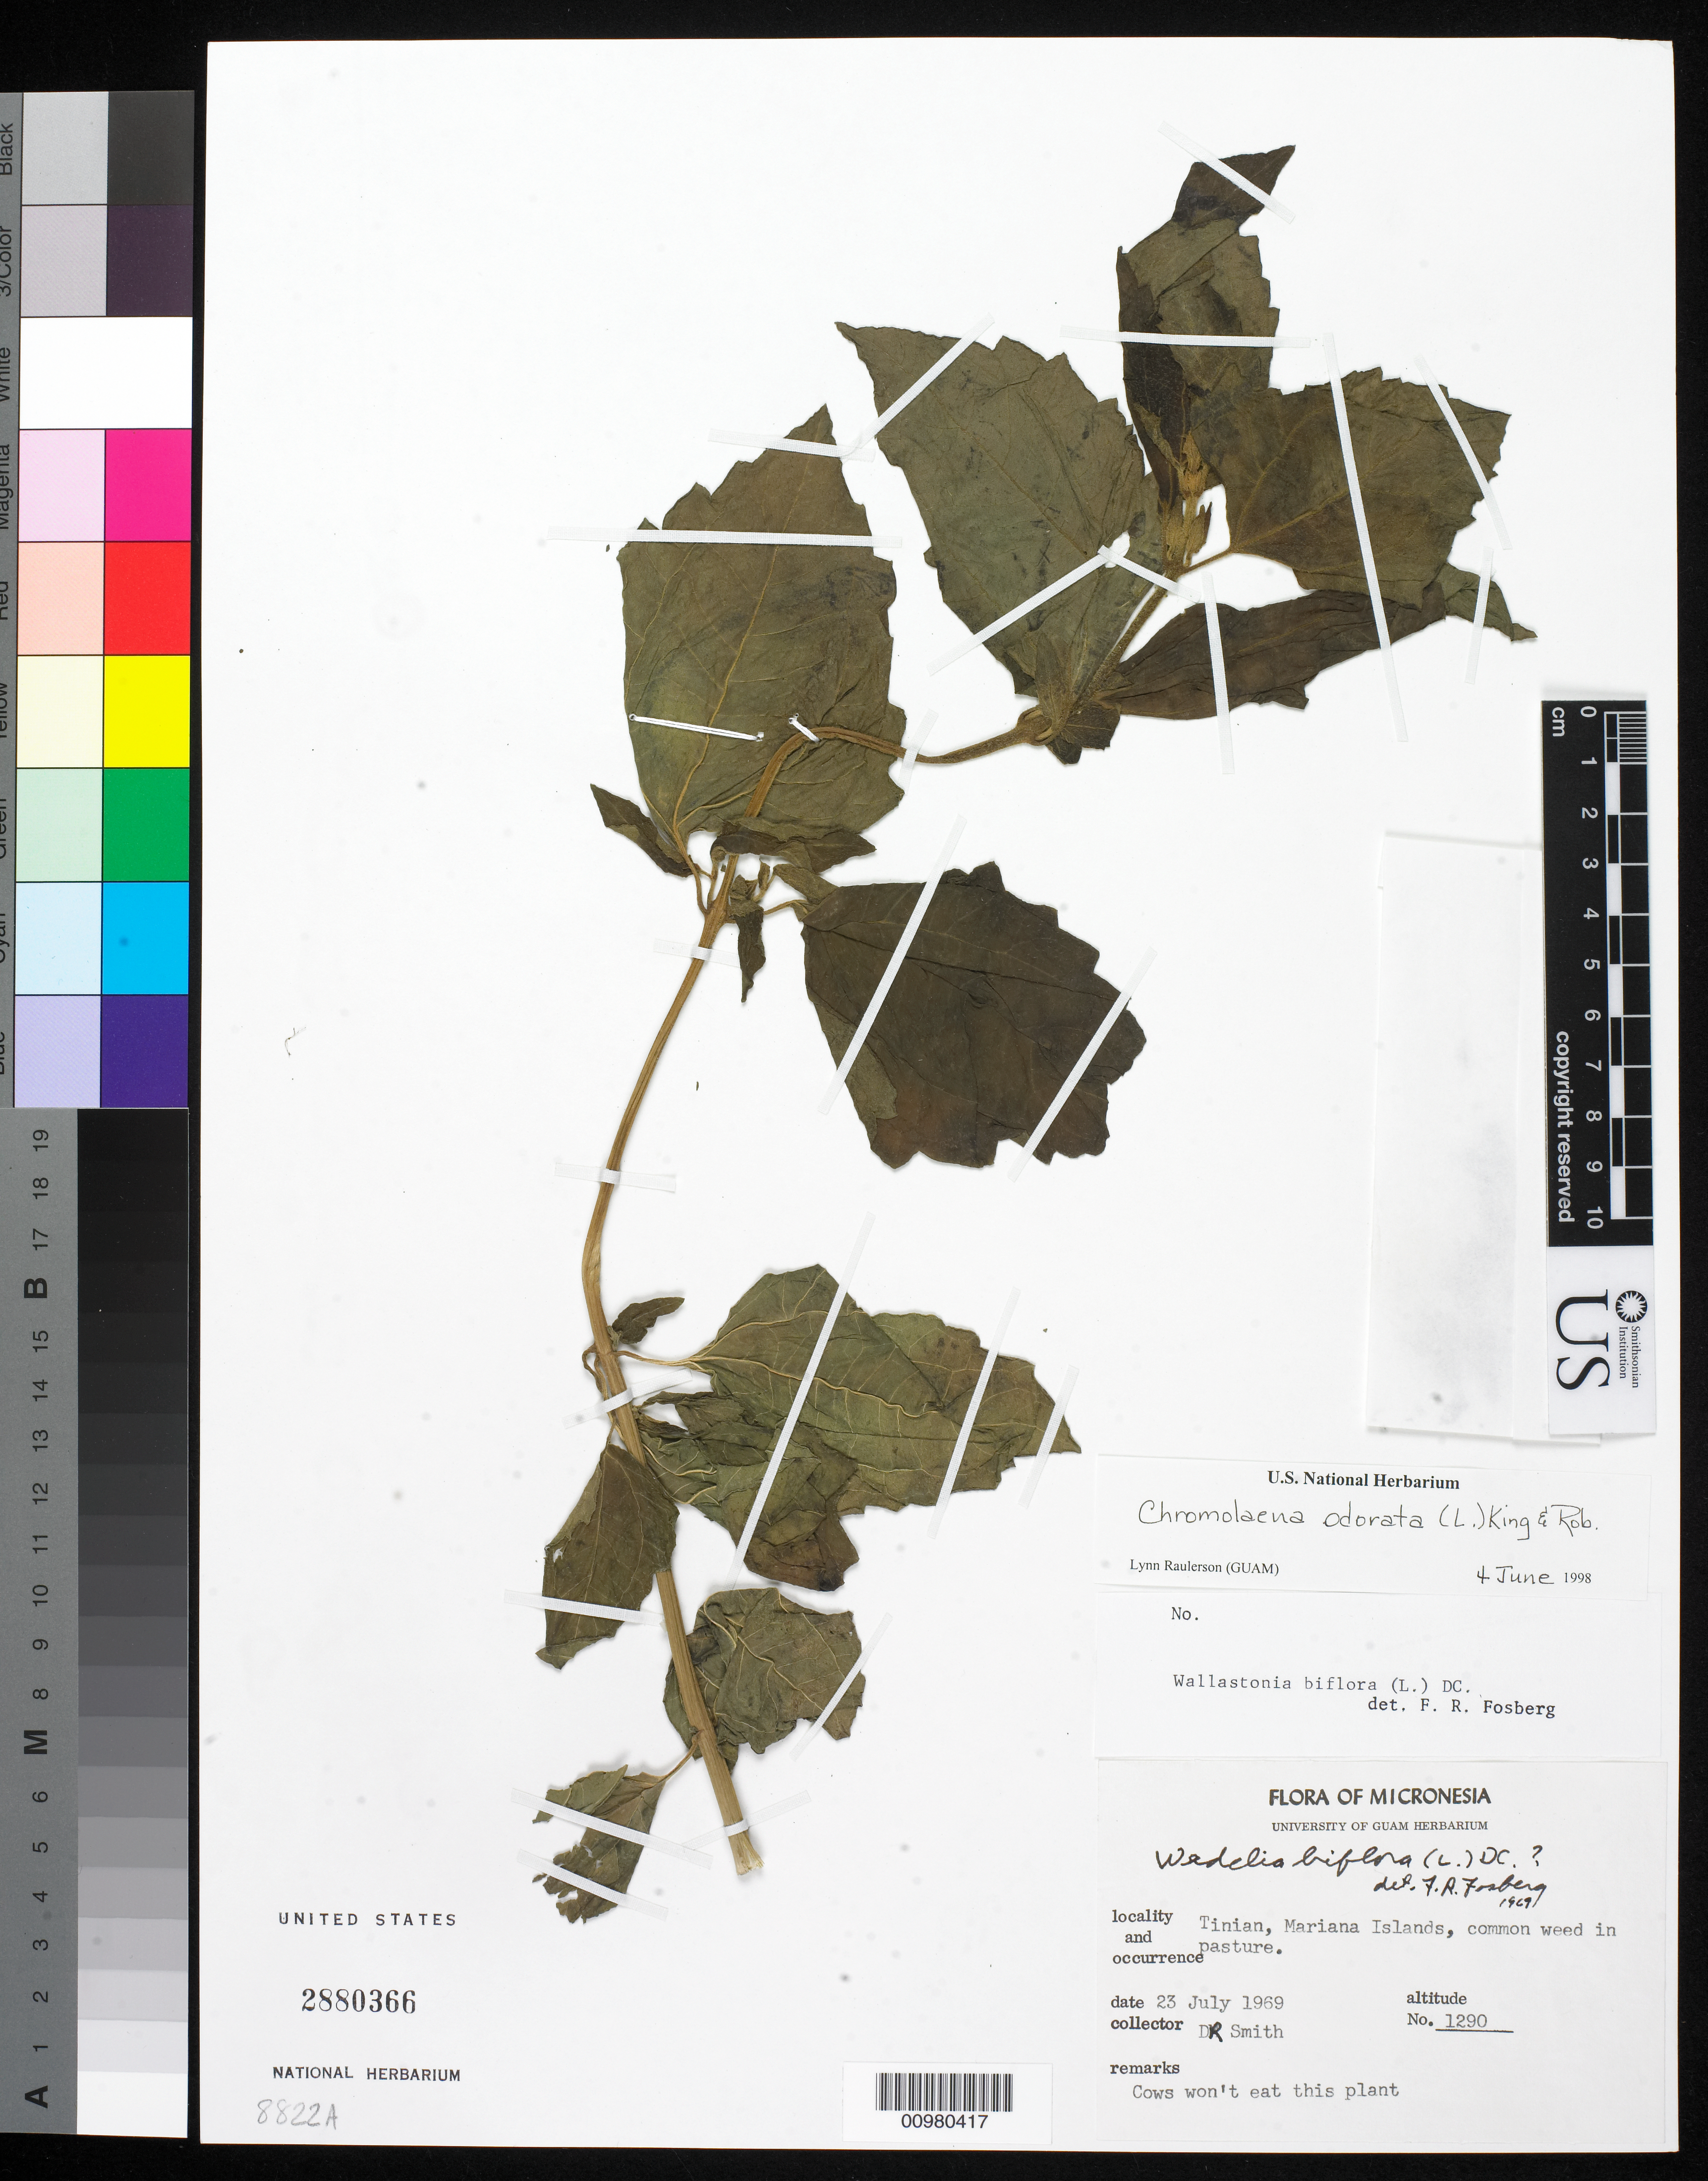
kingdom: Plantae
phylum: Tracheophyta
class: Magnoliopsida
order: Asterales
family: Asteraceae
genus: Chromolaena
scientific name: Chromolaena odorata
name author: (L.) R.M. King & H. Rob.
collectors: D. Smith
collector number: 1290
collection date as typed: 23 Jul 1969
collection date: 1969-07-23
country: Northern Mariana Islands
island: Tinian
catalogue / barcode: US 2880366